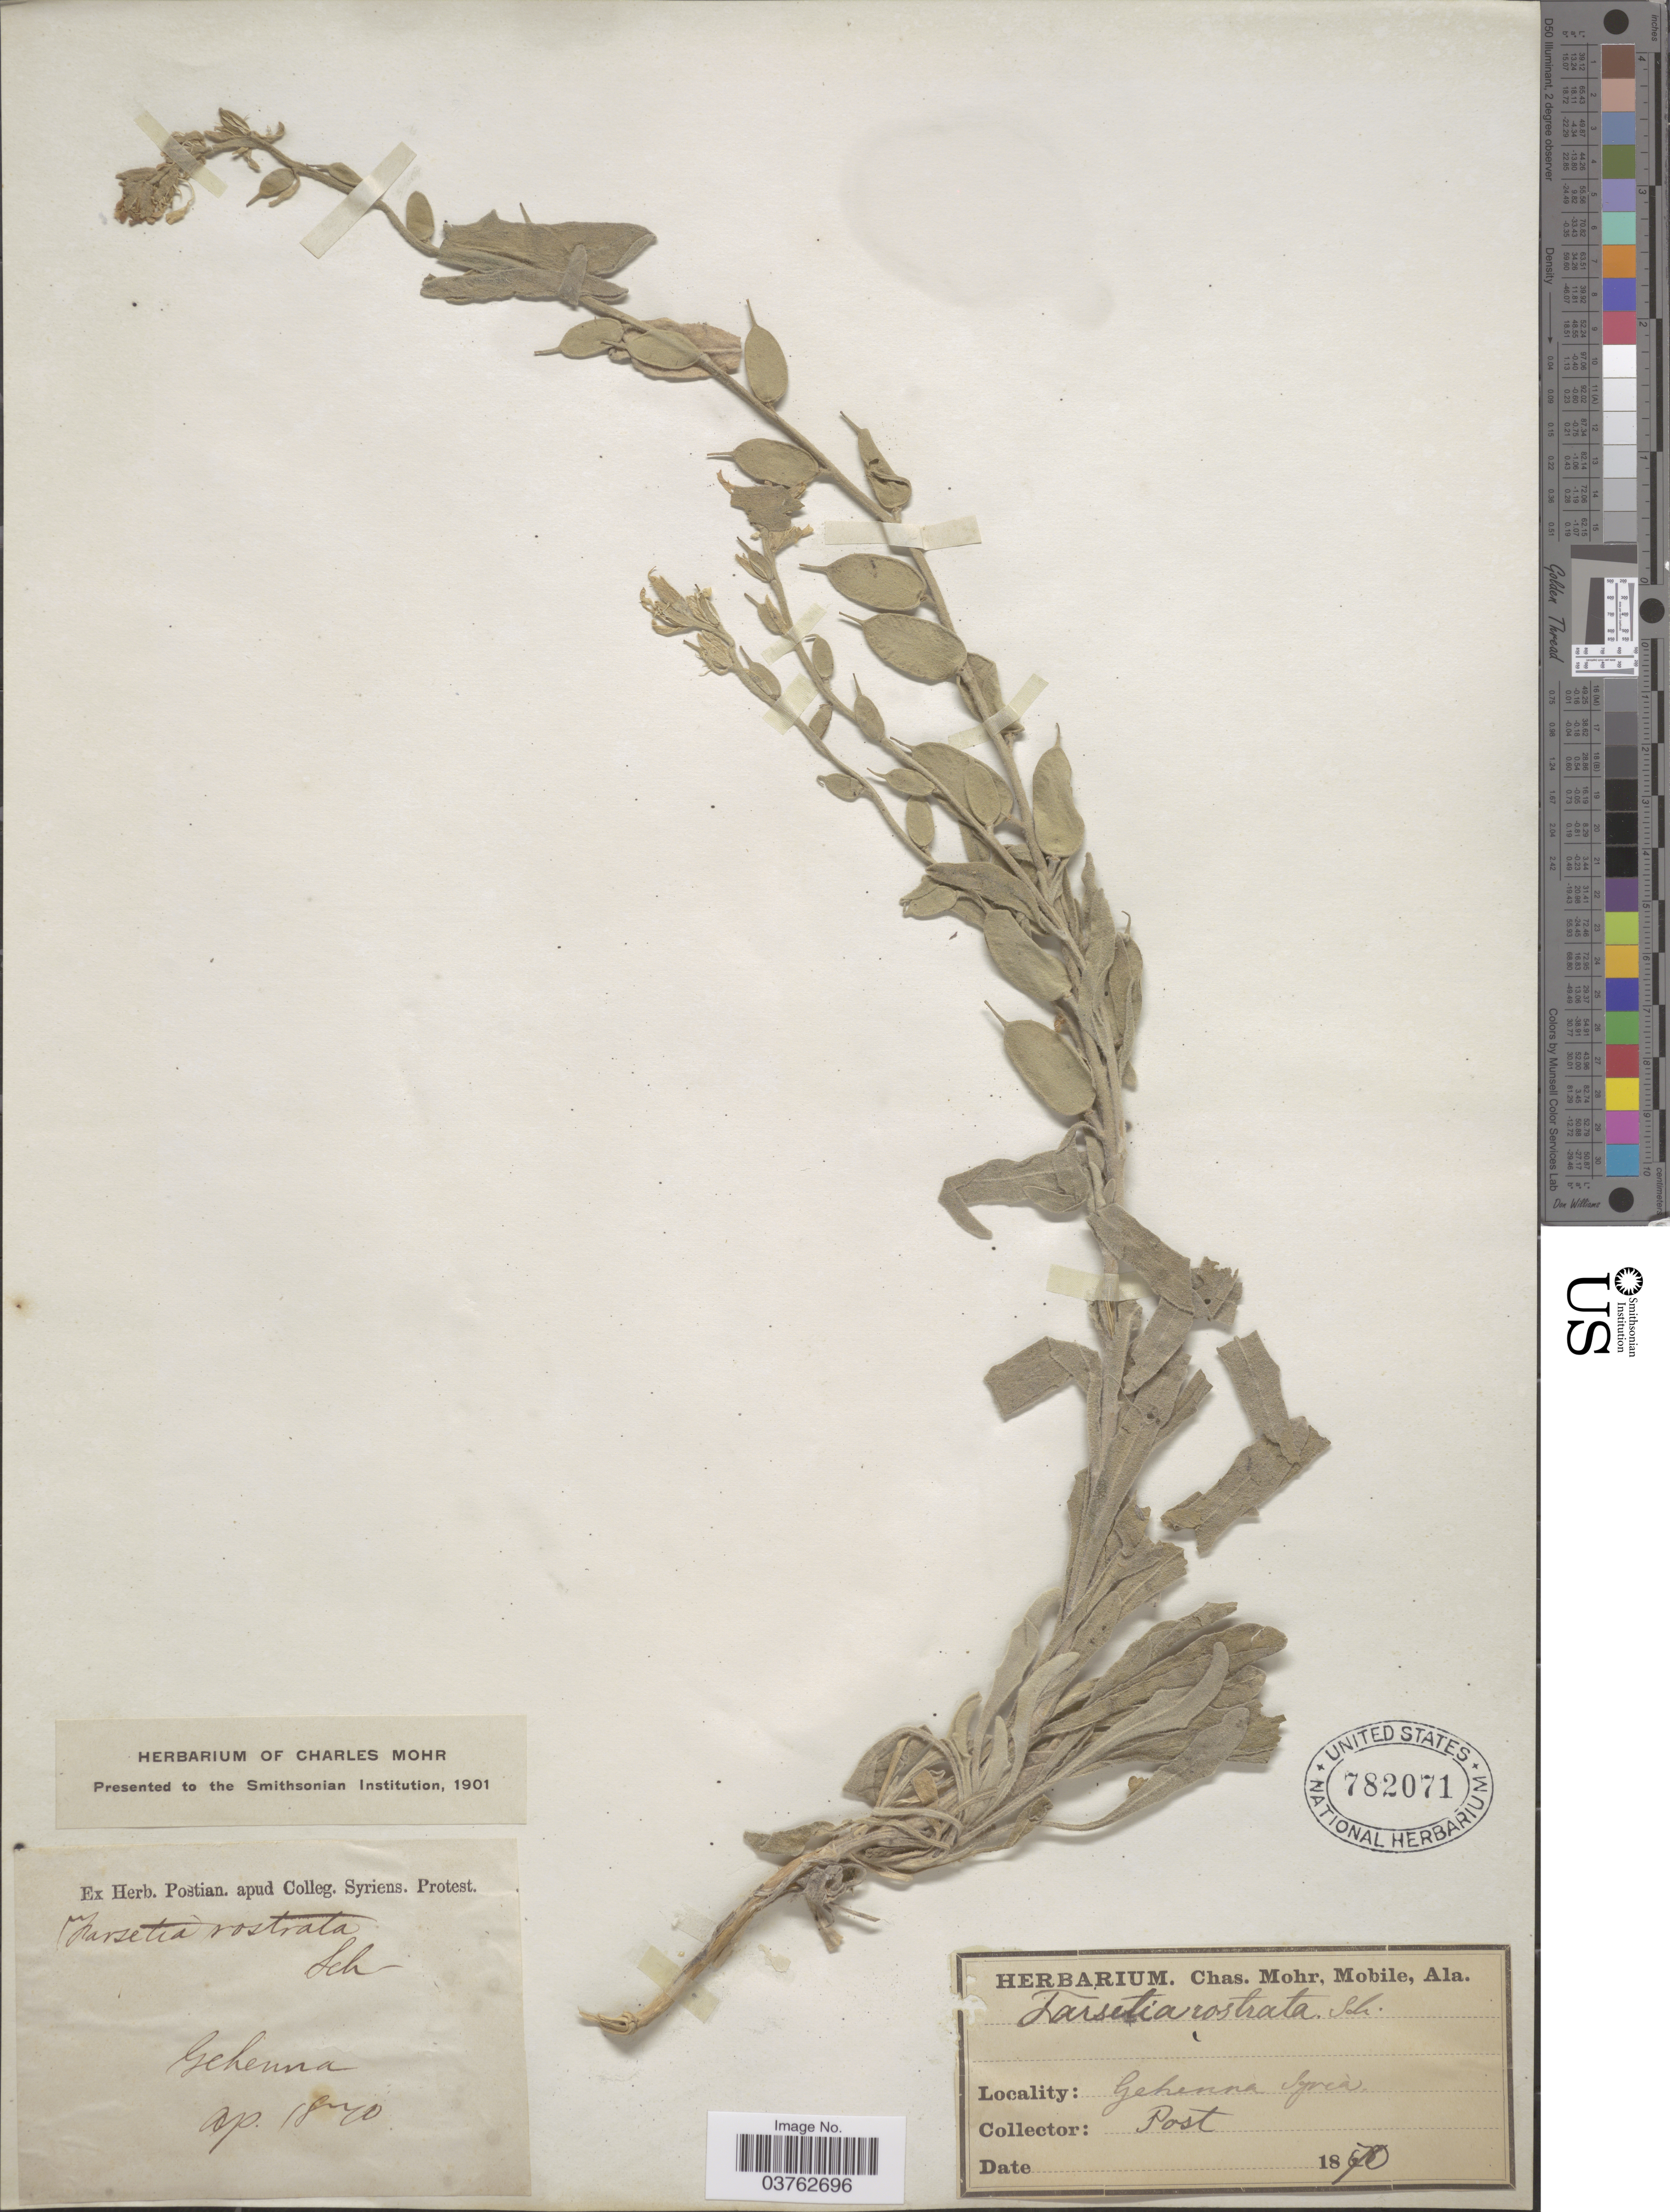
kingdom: Plantae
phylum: Tracheophyta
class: Magnoliopsida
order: Brassicales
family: Brassicaceae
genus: Fibigia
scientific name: Fibigia rostrata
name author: (Schenk) Boiss.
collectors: -- Post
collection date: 1870-04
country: Israel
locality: Gehenna Syria.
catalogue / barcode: US 782071